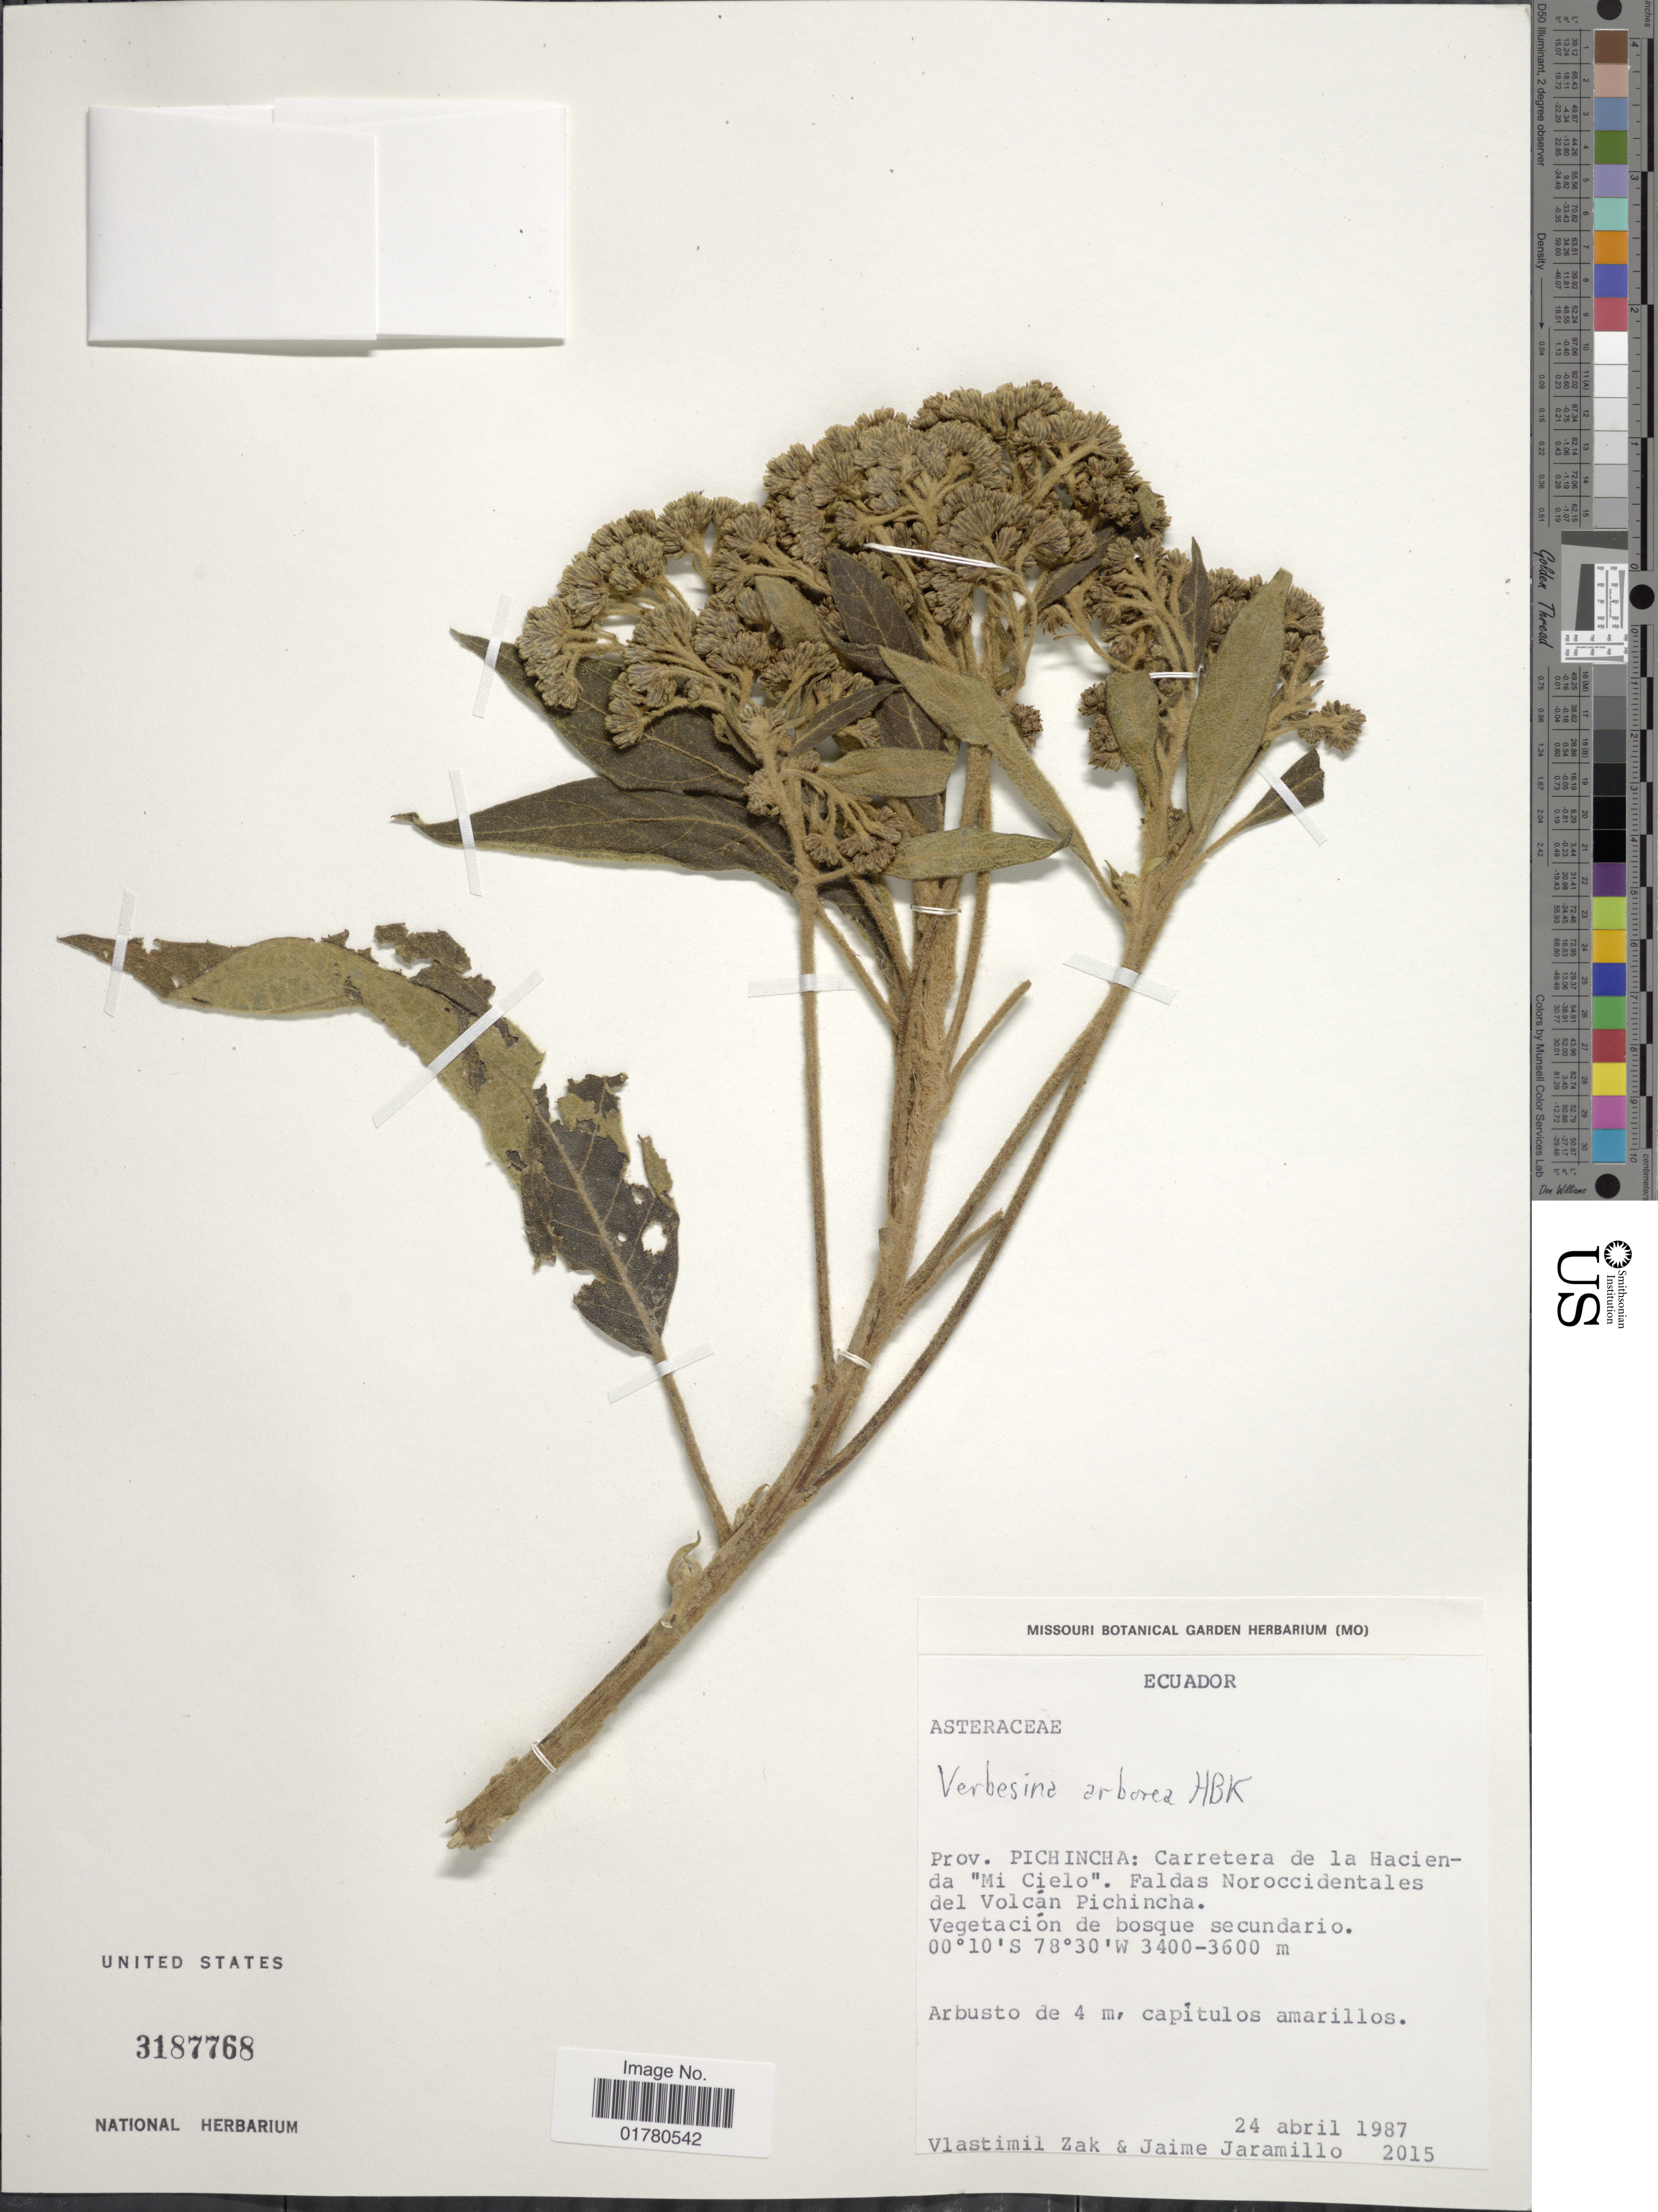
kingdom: Plantae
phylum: Tracheophyta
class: Magnoliopsida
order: Asterales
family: Asteraceae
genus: Verbesina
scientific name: Verbesina arborea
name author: Kunth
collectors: V. Zak & J. Jaramilo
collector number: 2015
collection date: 1987-04-24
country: Ecuador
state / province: Pichincha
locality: Carretera de la Hacienda 'Mi Cielo'. Fa;das Noroccidentales del Volcán Pichincha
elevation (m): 3400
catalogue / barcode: US 3187768